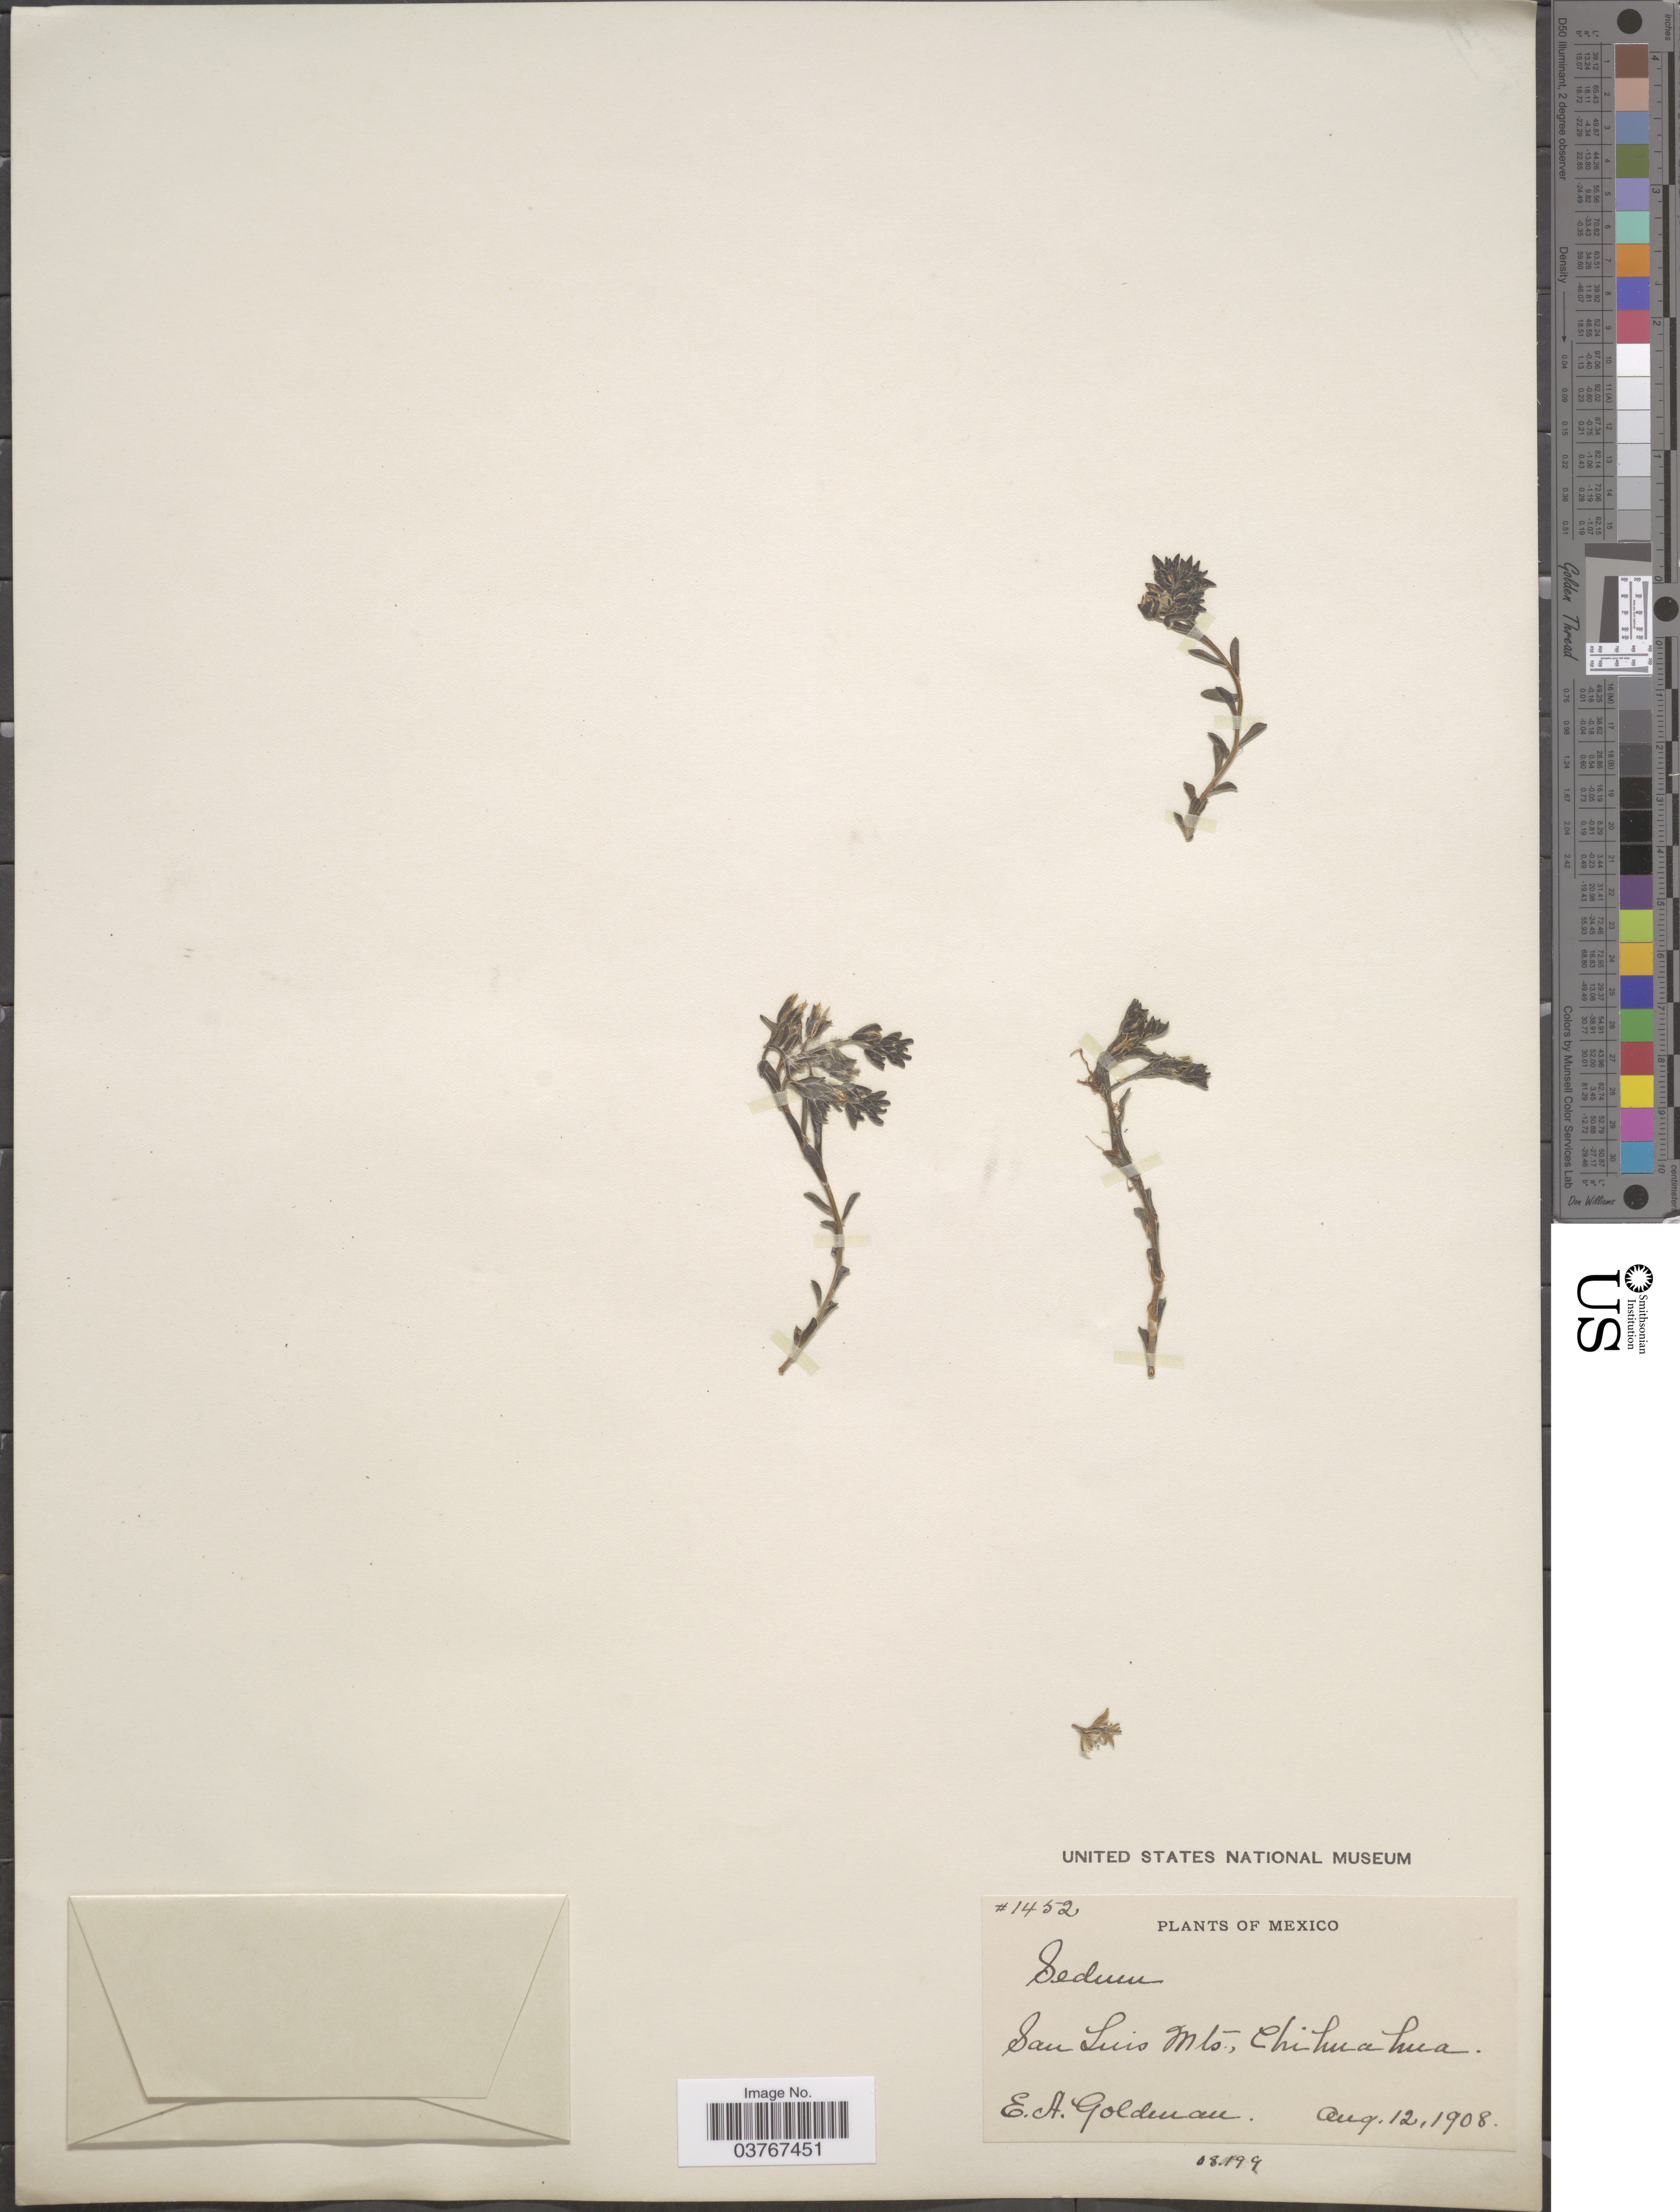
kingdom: Plantae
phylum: Tracheophyta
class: Magnoliopsida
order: Saxifragales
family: Crassulaceae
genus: Sedum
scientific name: Sedum sp.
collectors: E. A. Goldman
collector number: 1452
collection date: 1908-08-12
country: Mexico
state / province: Chihuahua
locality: San Luis Mts.